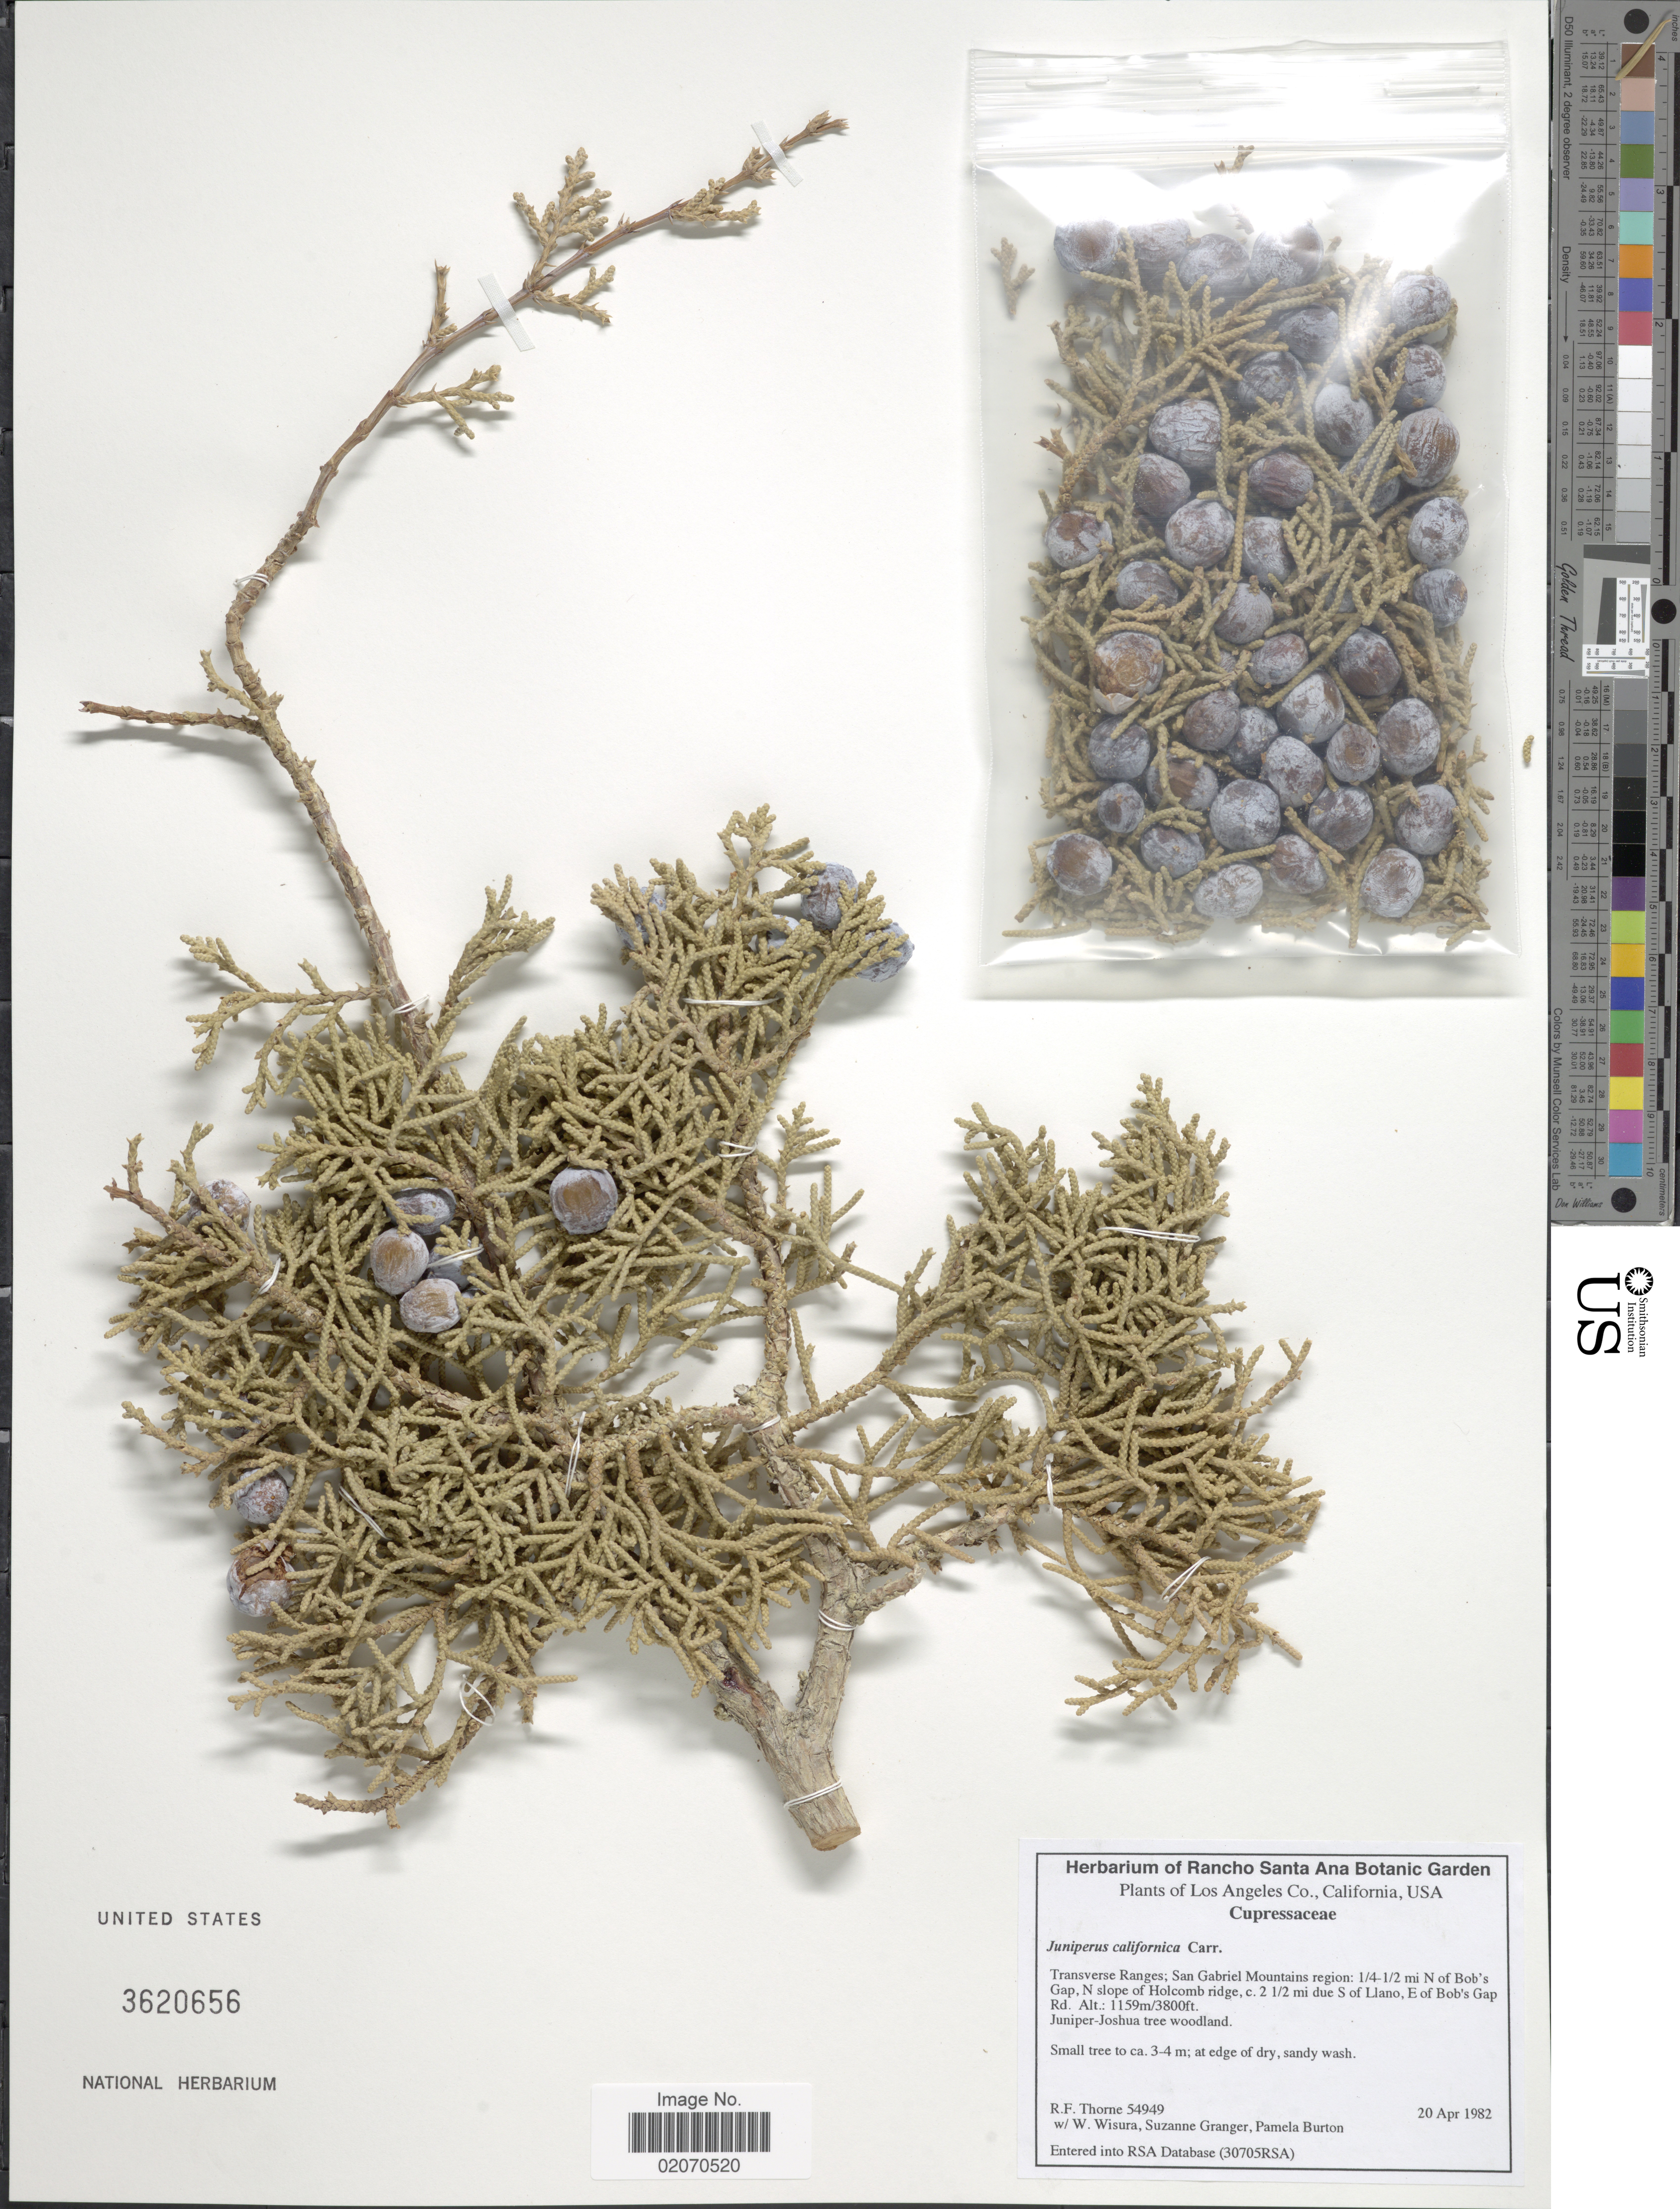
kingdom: Plantae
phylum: Tracheophyta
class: Pinopsida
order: Pinales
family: Cupressaceae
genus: Juniperus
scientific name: Juniperus californica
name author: Carrière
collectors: R. F. Thorne, W. Wisura, S. Granger & P. Burton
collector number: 54949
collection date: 1982-04-20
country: United States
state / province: California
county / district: Los Angeles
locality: Los Angeles Co.: Transverse Ranges: San Gabriel Mountains region: 1/4 - 1/2 mi N of Bob's Gap. N slope of Holcomb ridge, c. 2 1/2 mi due S of Lalno, E of Bob's Gap Rd.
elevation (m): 1159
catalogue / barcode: US 3620656